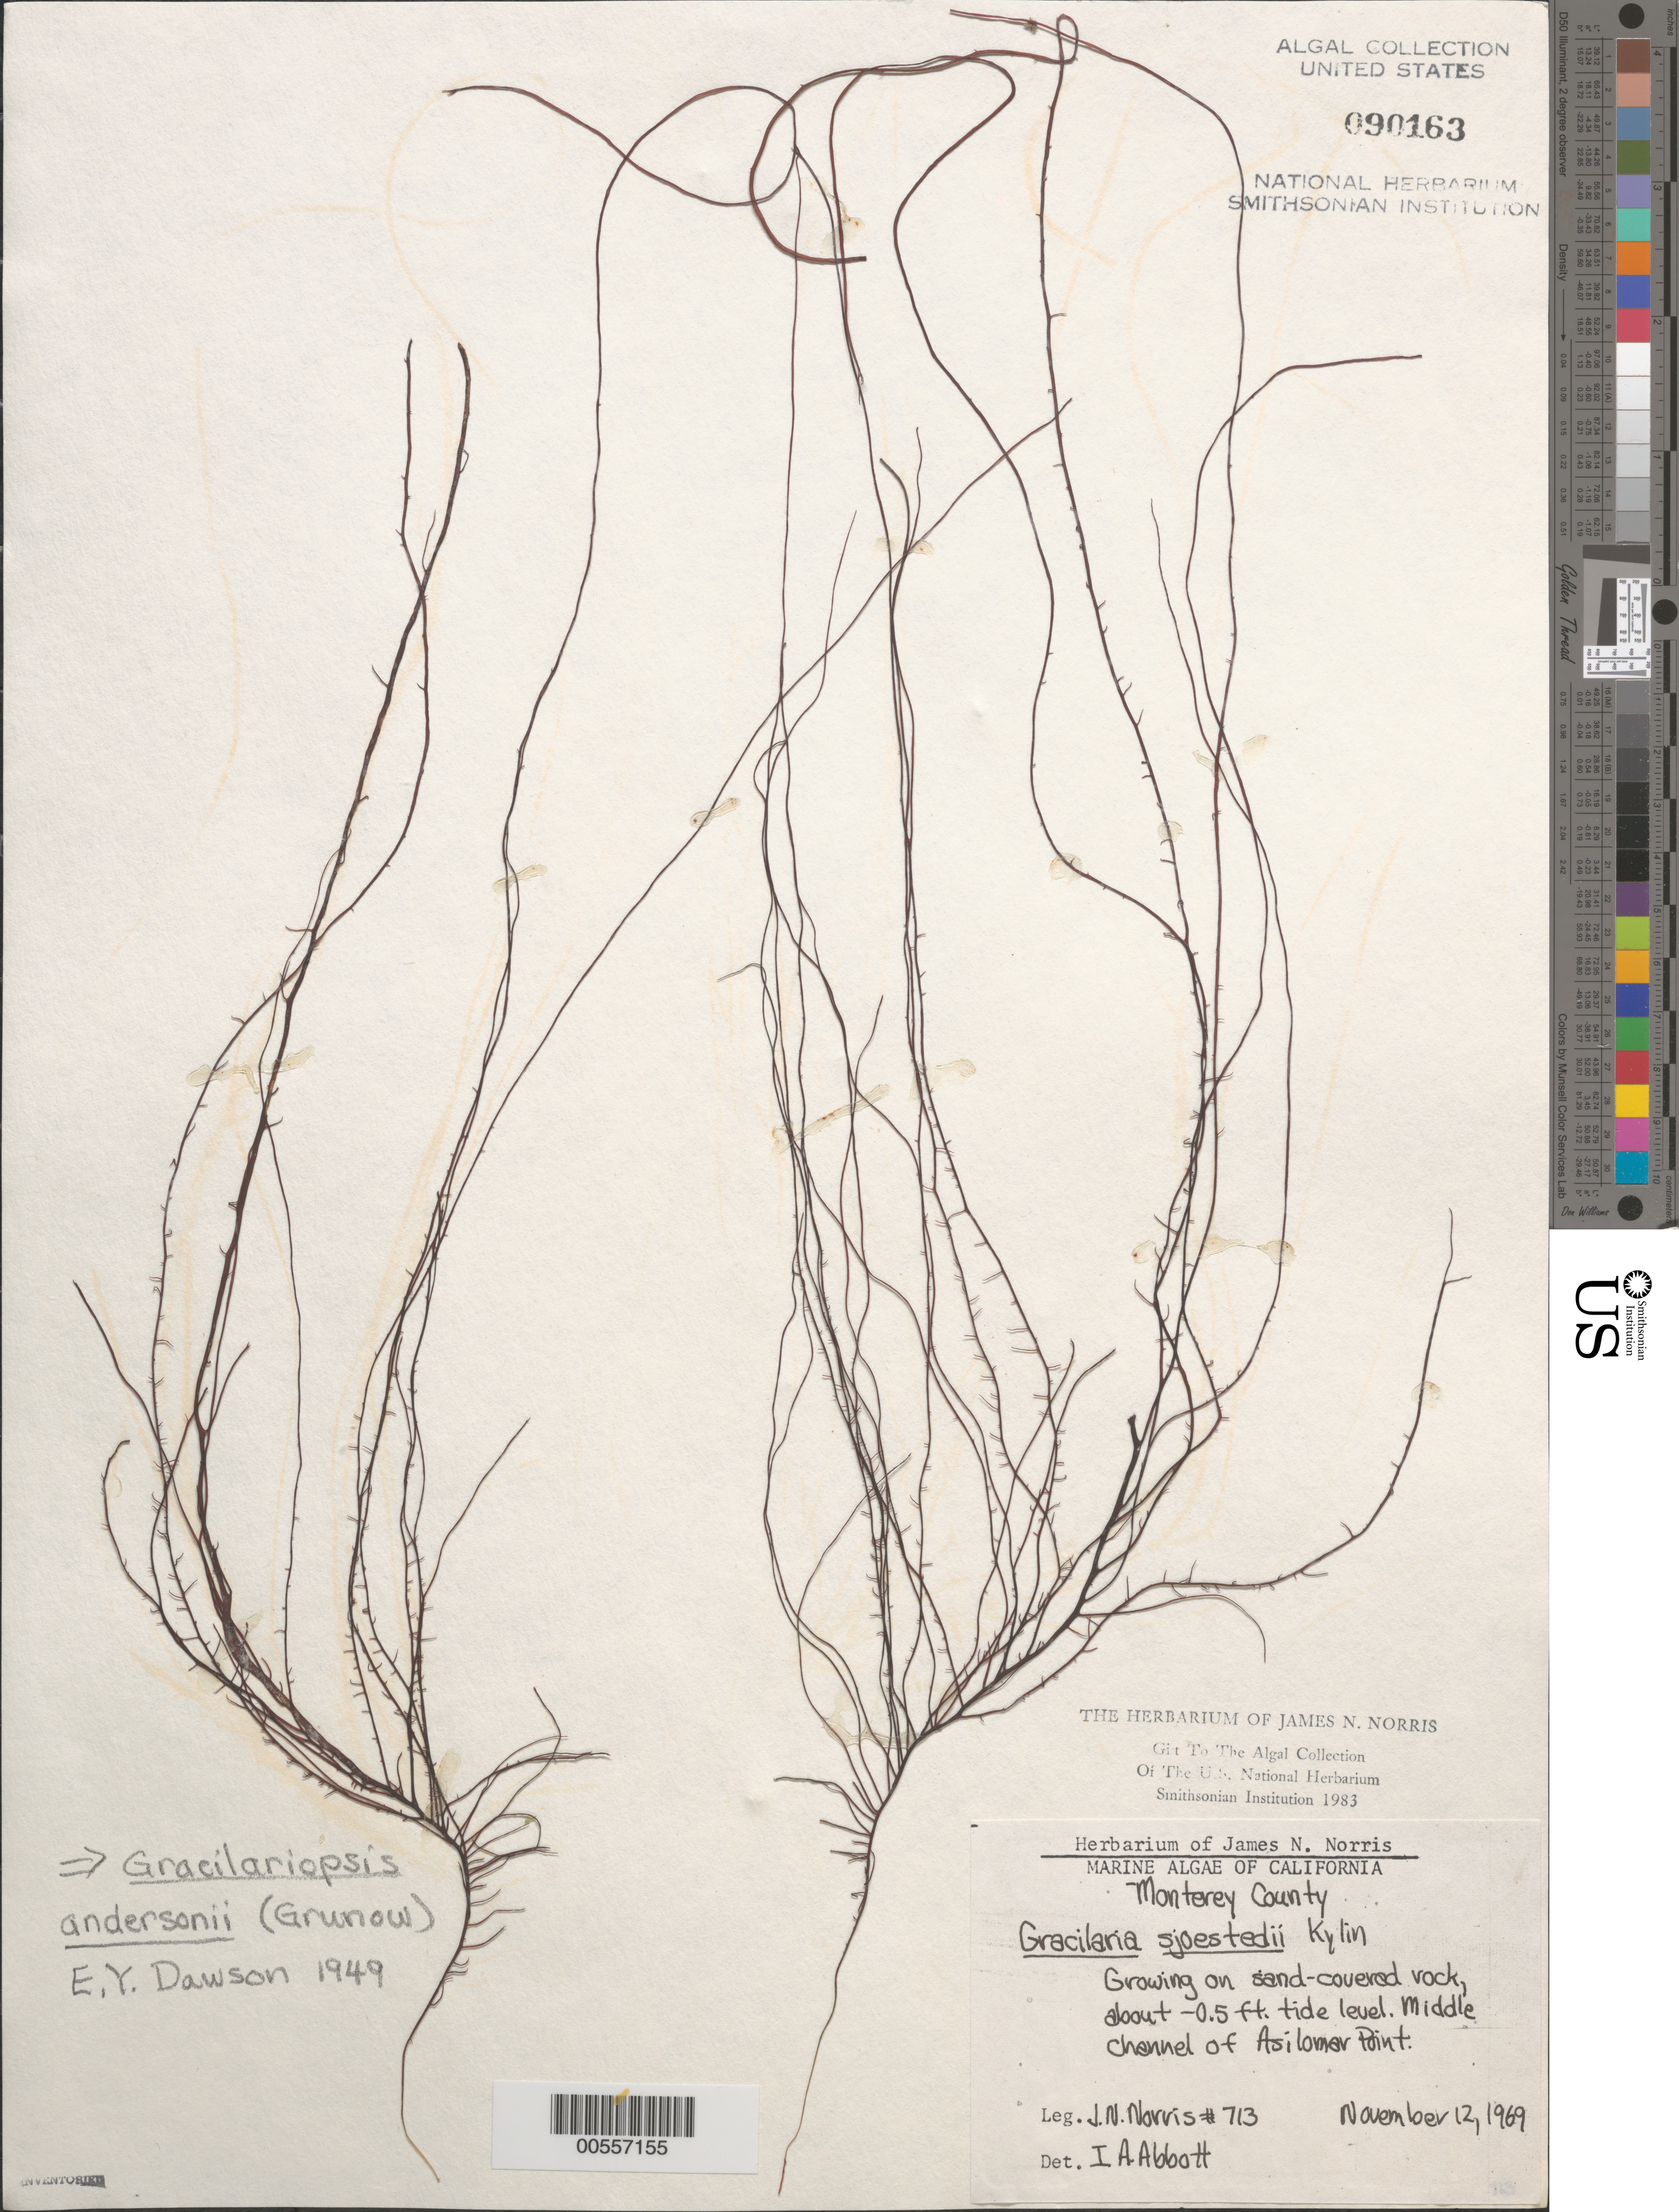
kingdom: Plantae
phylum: Rhodophyta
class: Florideophyceae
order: Gracilariales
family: Gracilariaceae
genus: Gracilariopsis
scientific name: Gracilariopsis andersonii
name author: (Grunow) E.Y. Dawson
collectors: J. N. Norris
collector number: JN-713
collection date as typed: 12 Nov 1969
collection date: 1969-11-12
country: United States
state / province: California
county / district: Monterey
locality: Asilomar Point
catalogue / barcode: US 90163